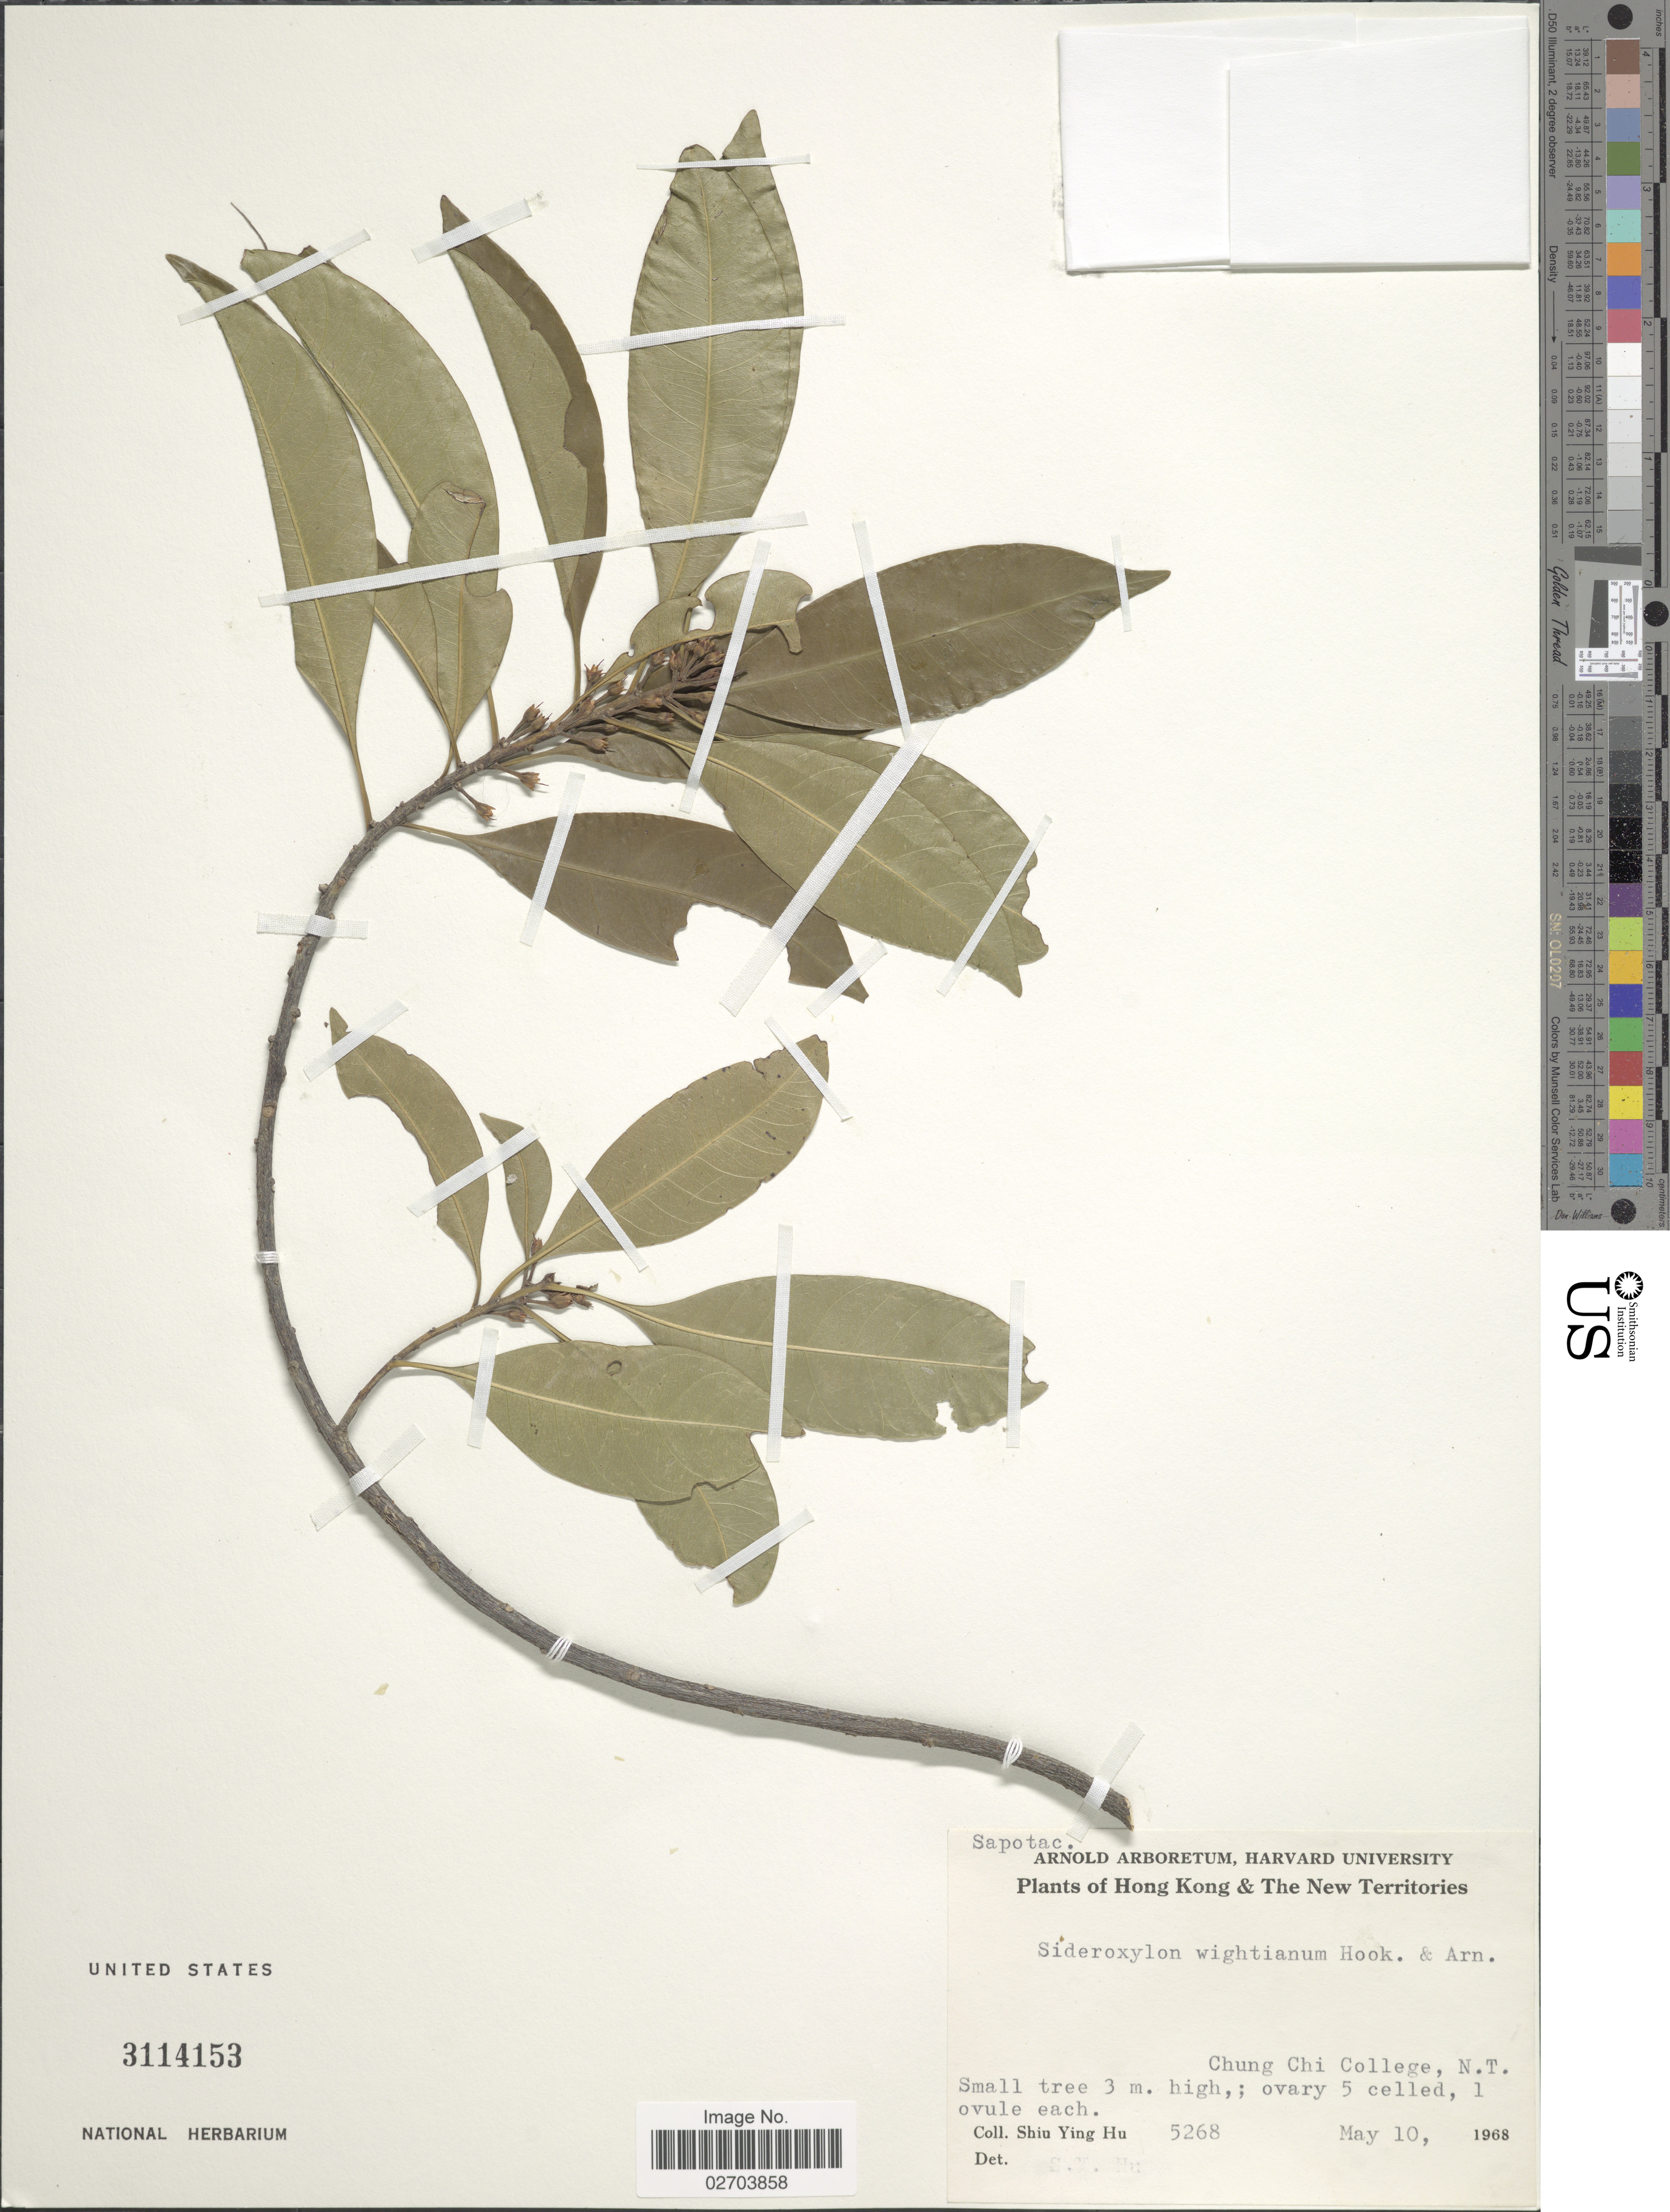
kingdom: Plantae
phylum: Tracheophyta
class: Magnoliopsida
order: Ericales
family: Sapotaceae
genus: Sideroxylon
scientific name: Sideroxylon wightianum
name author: Hook. & Arn.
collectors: S. Y. Hu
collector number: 5268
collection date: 1968-05-10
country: China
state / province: Hong Kong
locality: Hong Kong & The New Territories. Chung Chi College, N.T.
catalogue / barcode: US 3114153